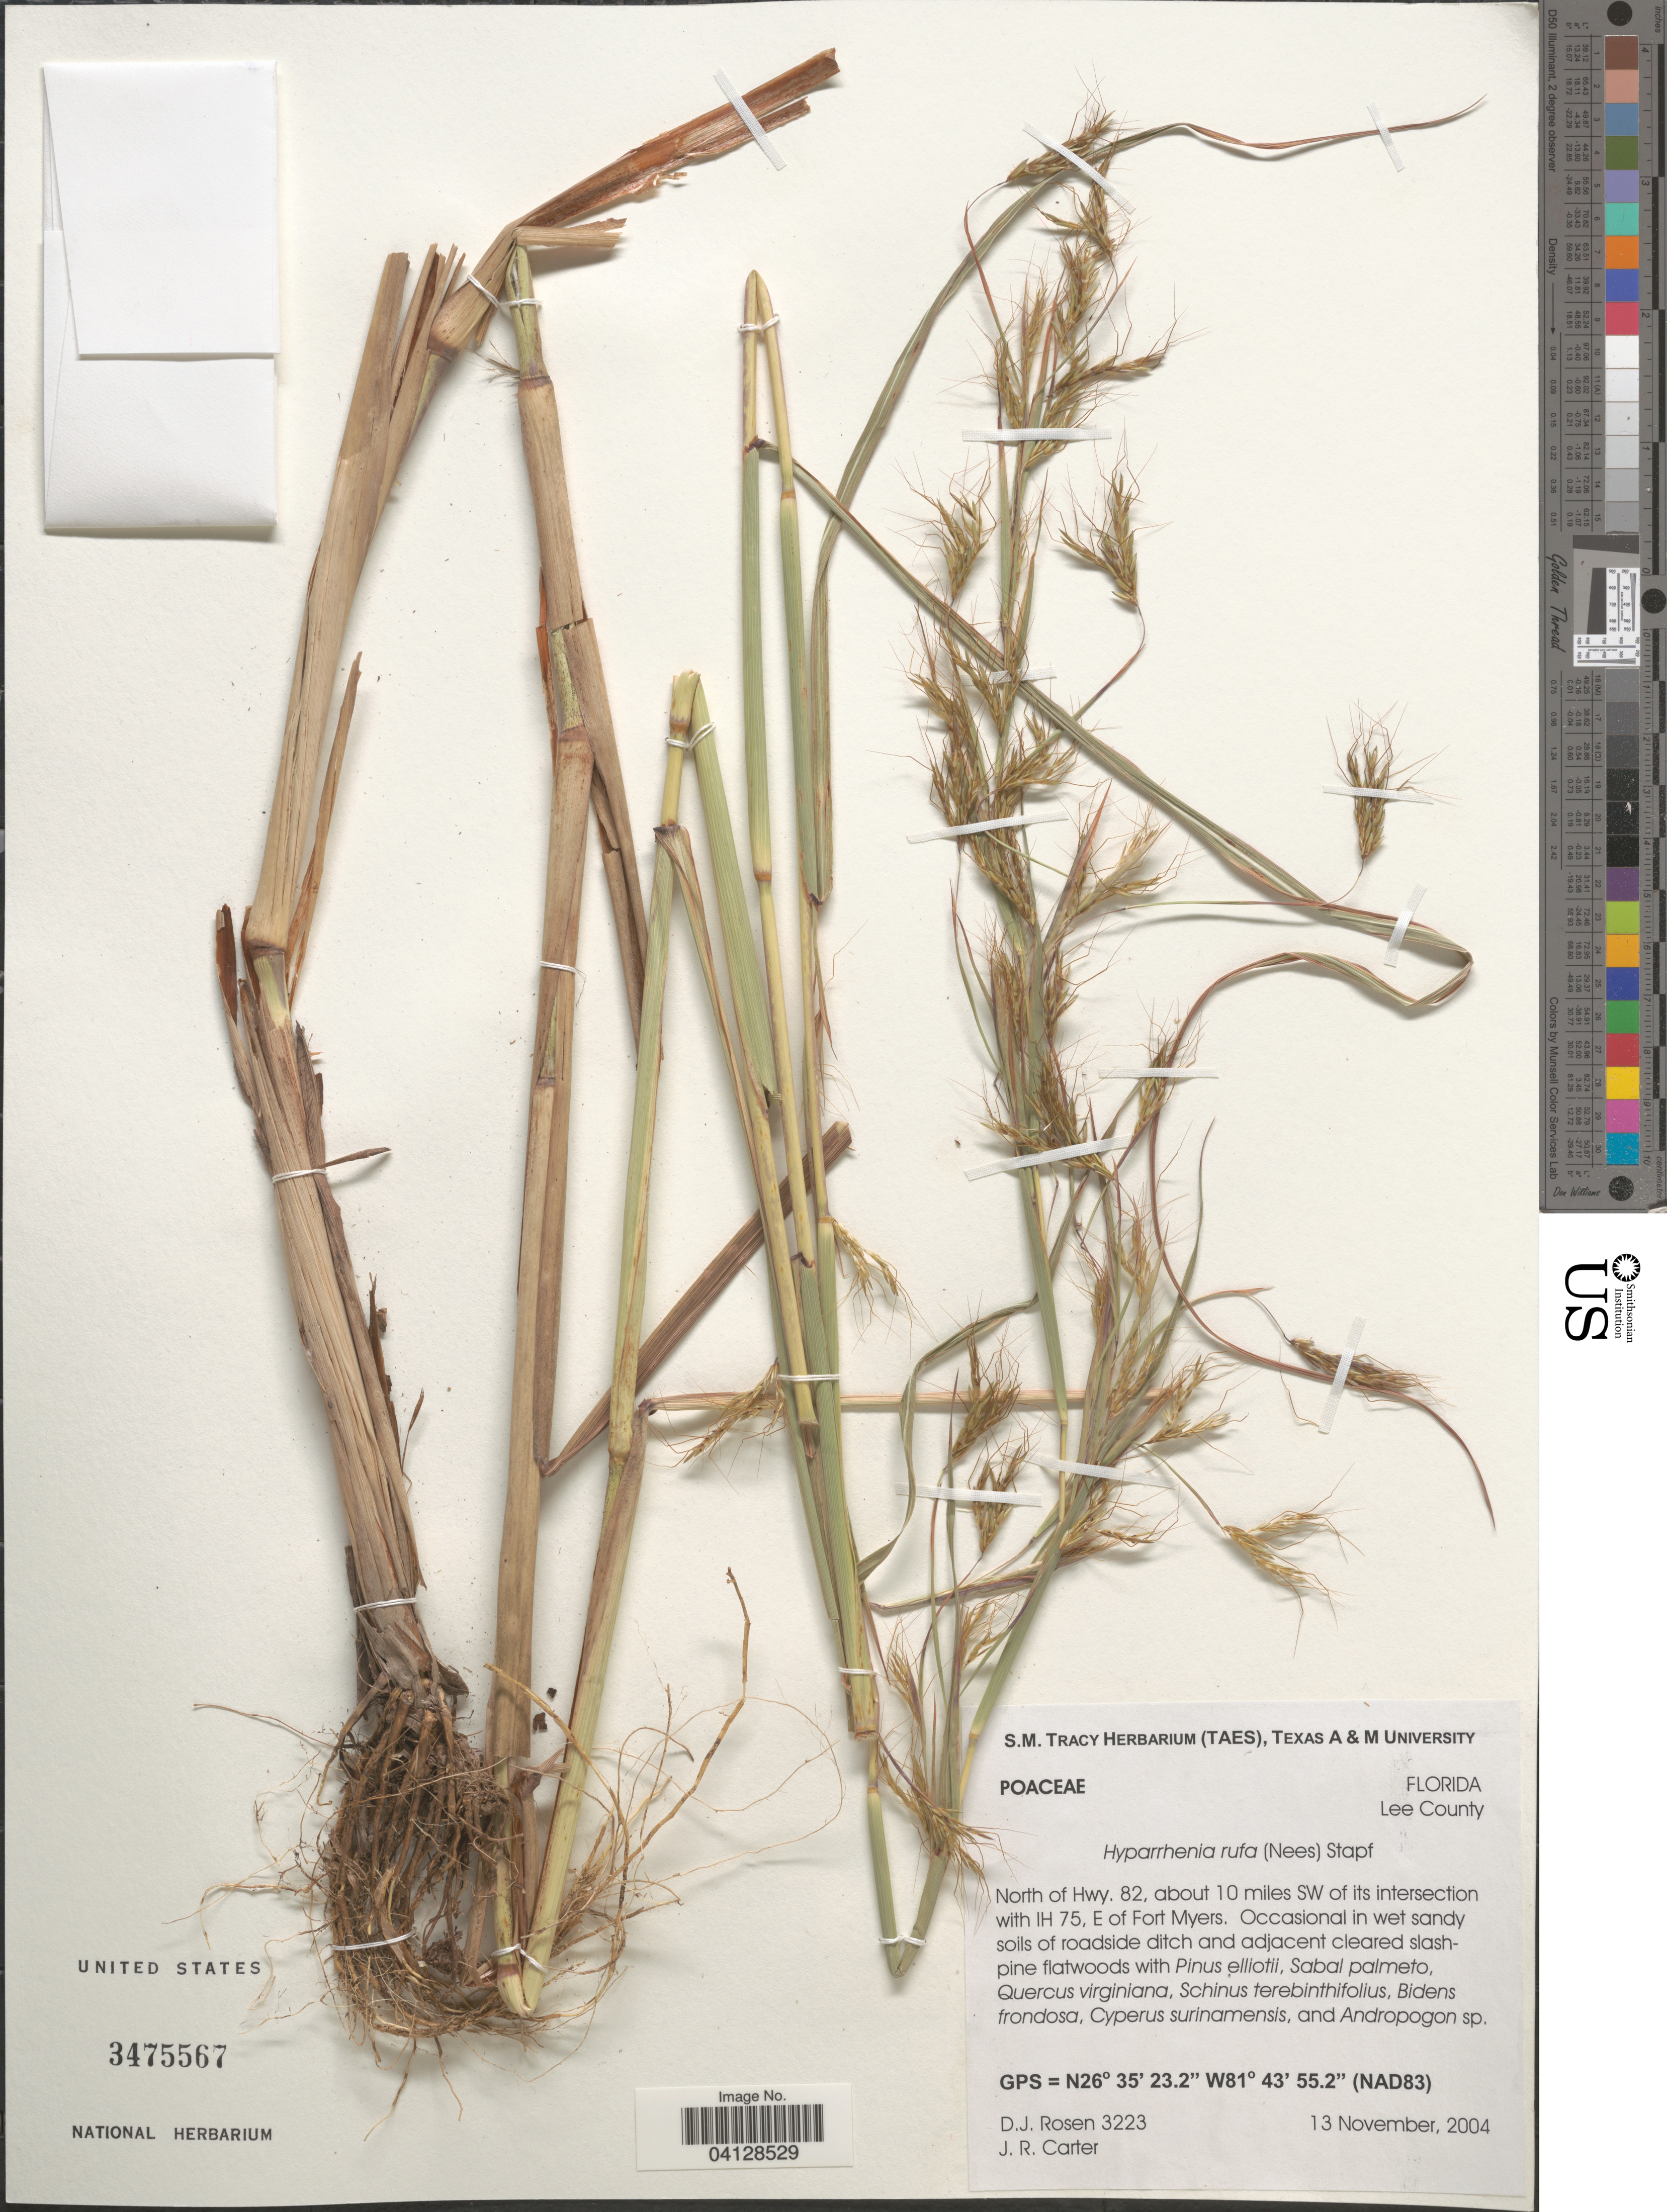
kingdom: Plantae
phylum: Tracheophyta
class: Liliopsida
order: Poales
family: Poaceae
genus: Hyparrhenia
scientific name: Hyparrhenia rufa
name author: (Nees) Stapf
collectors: D. J. Rosen & R. Carter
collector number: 3223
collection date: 2004-11-13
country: United States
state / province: Florida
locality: Lee County. North of Hwy. 82, about 10 miles SW of its intersection with IH 75, E of Fort Myers. (NAD83).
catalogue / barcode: US 3475567